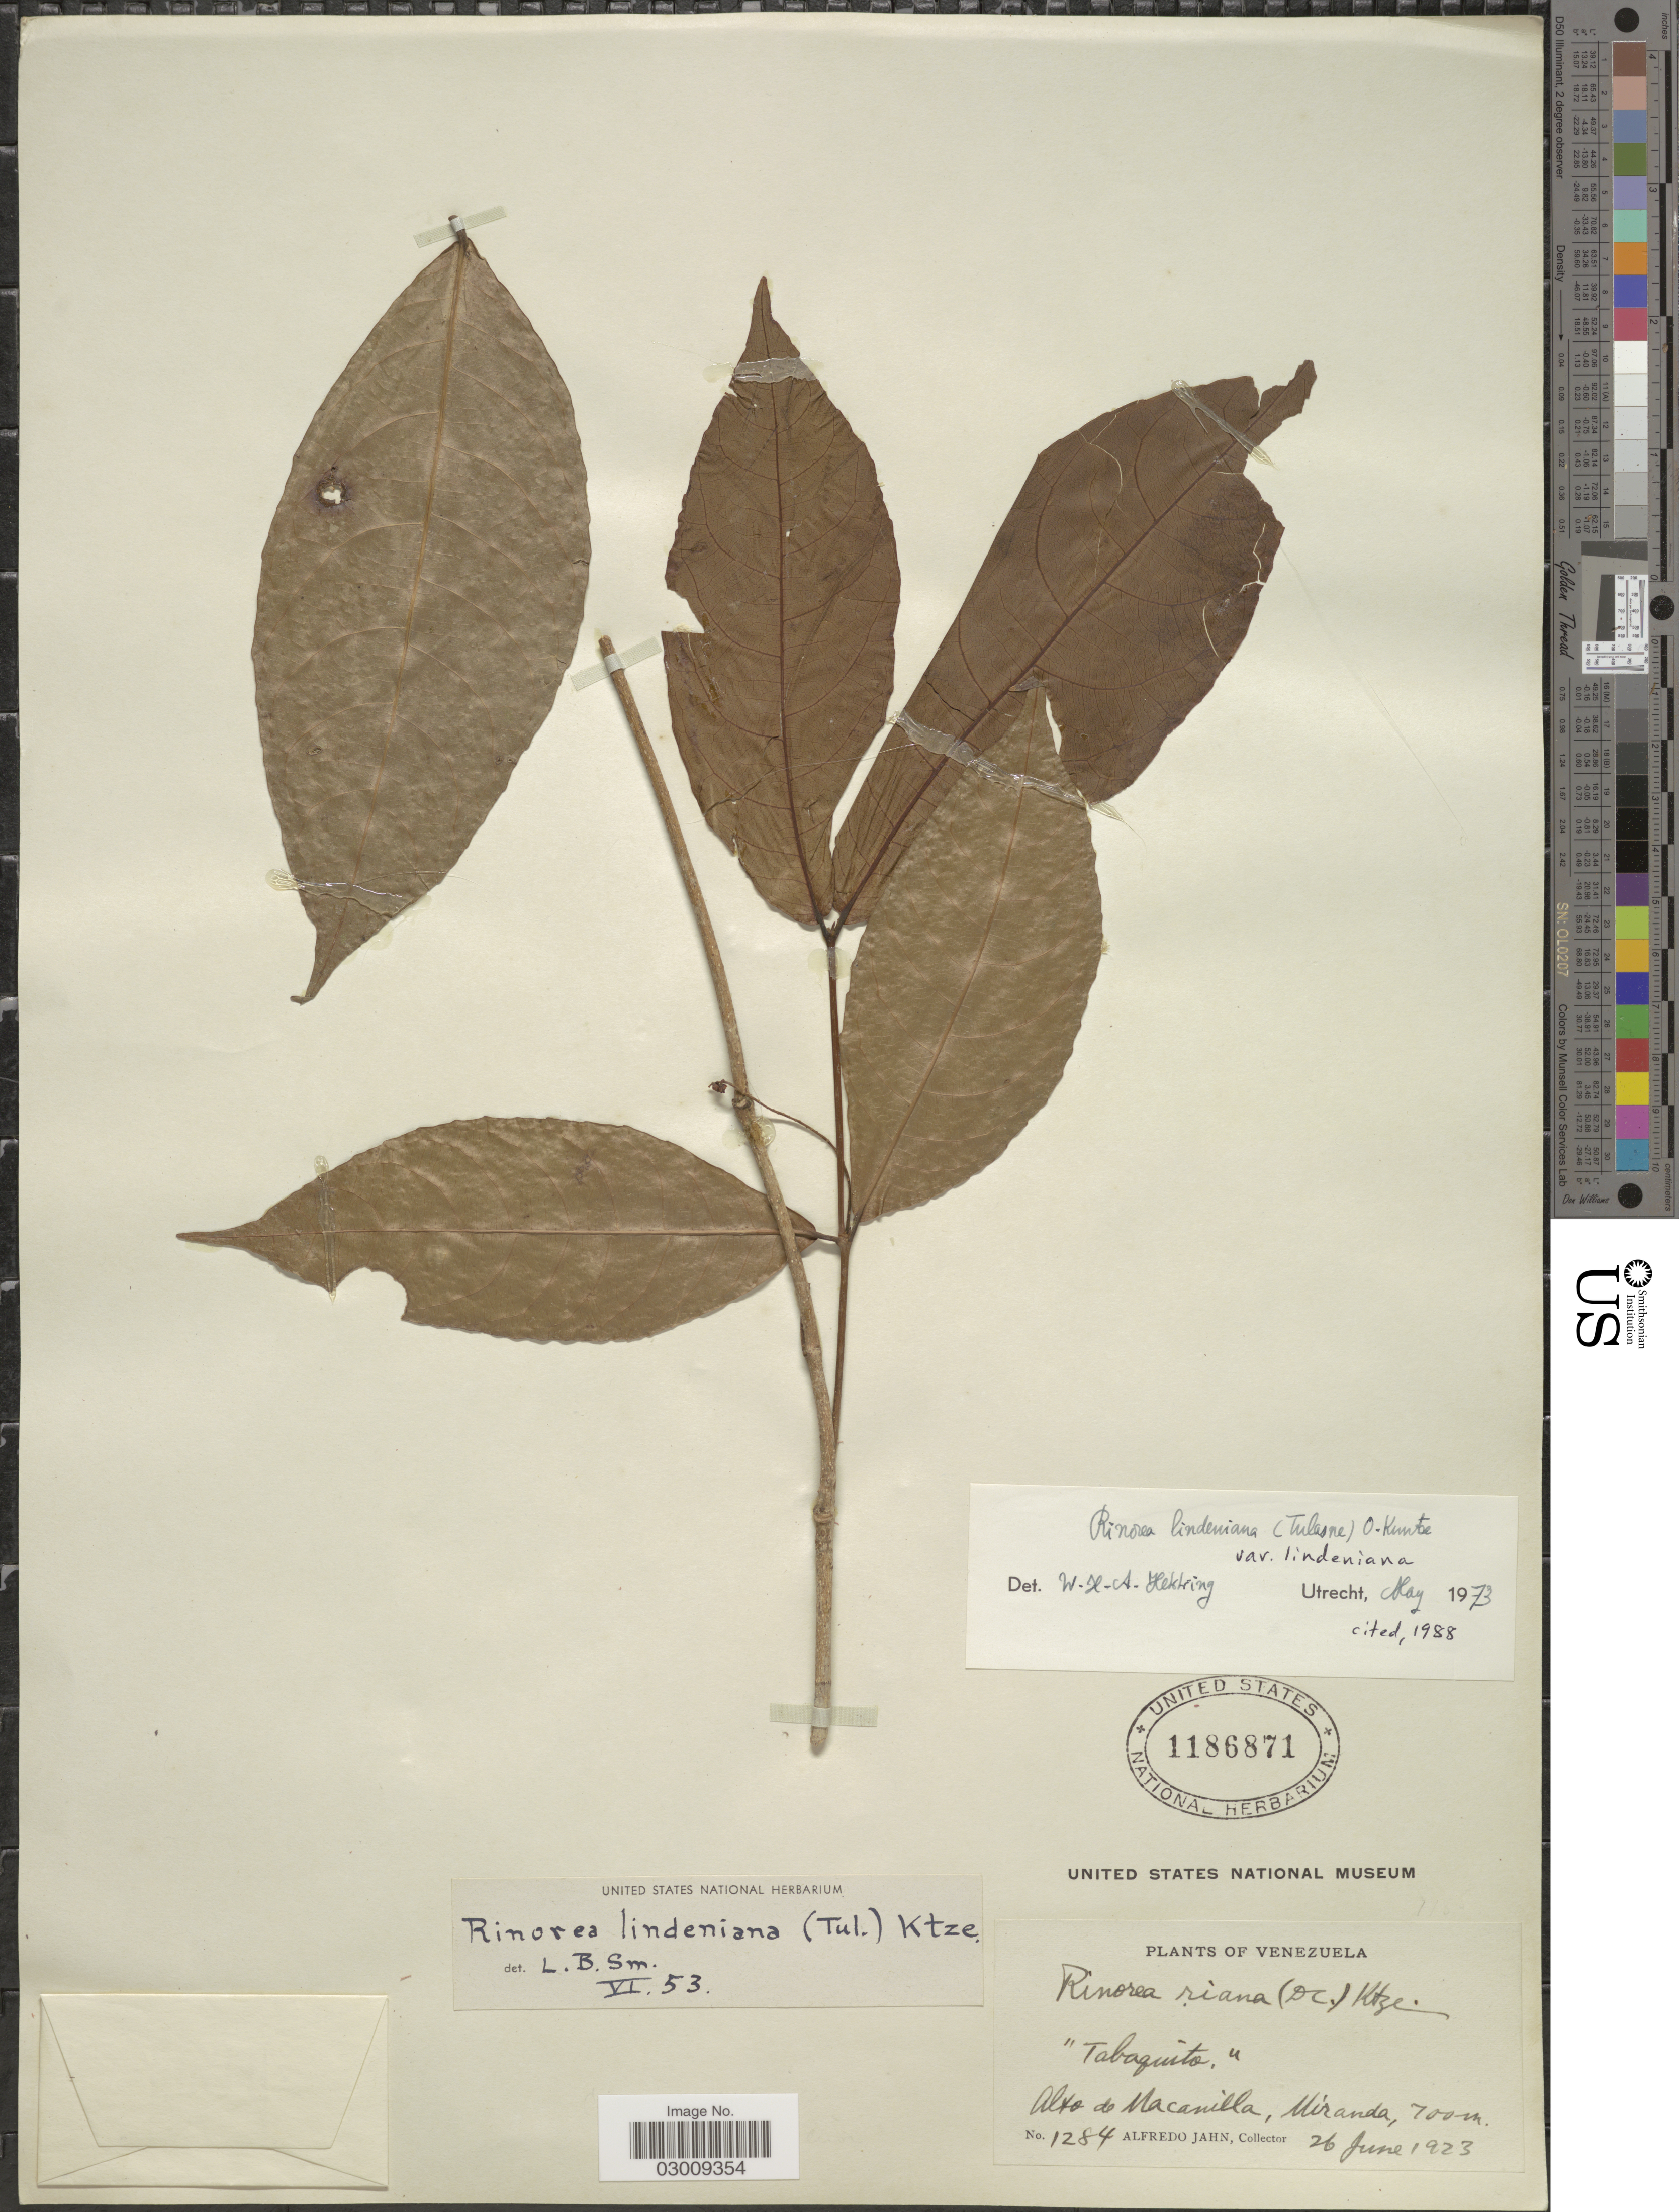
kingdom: Plantae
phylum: Tracheophyta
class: Magnoliopsida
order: Malpighiales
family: Violaceae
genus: Rinorea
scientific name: Rinorea lindeniana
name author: (Tul.) Kuntze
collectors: A. Jahn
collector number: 1284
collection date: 1923-06-26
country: Venezuela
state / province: Miranda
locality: Alto de Macanilla.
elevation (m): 700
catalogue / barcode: US 1186871